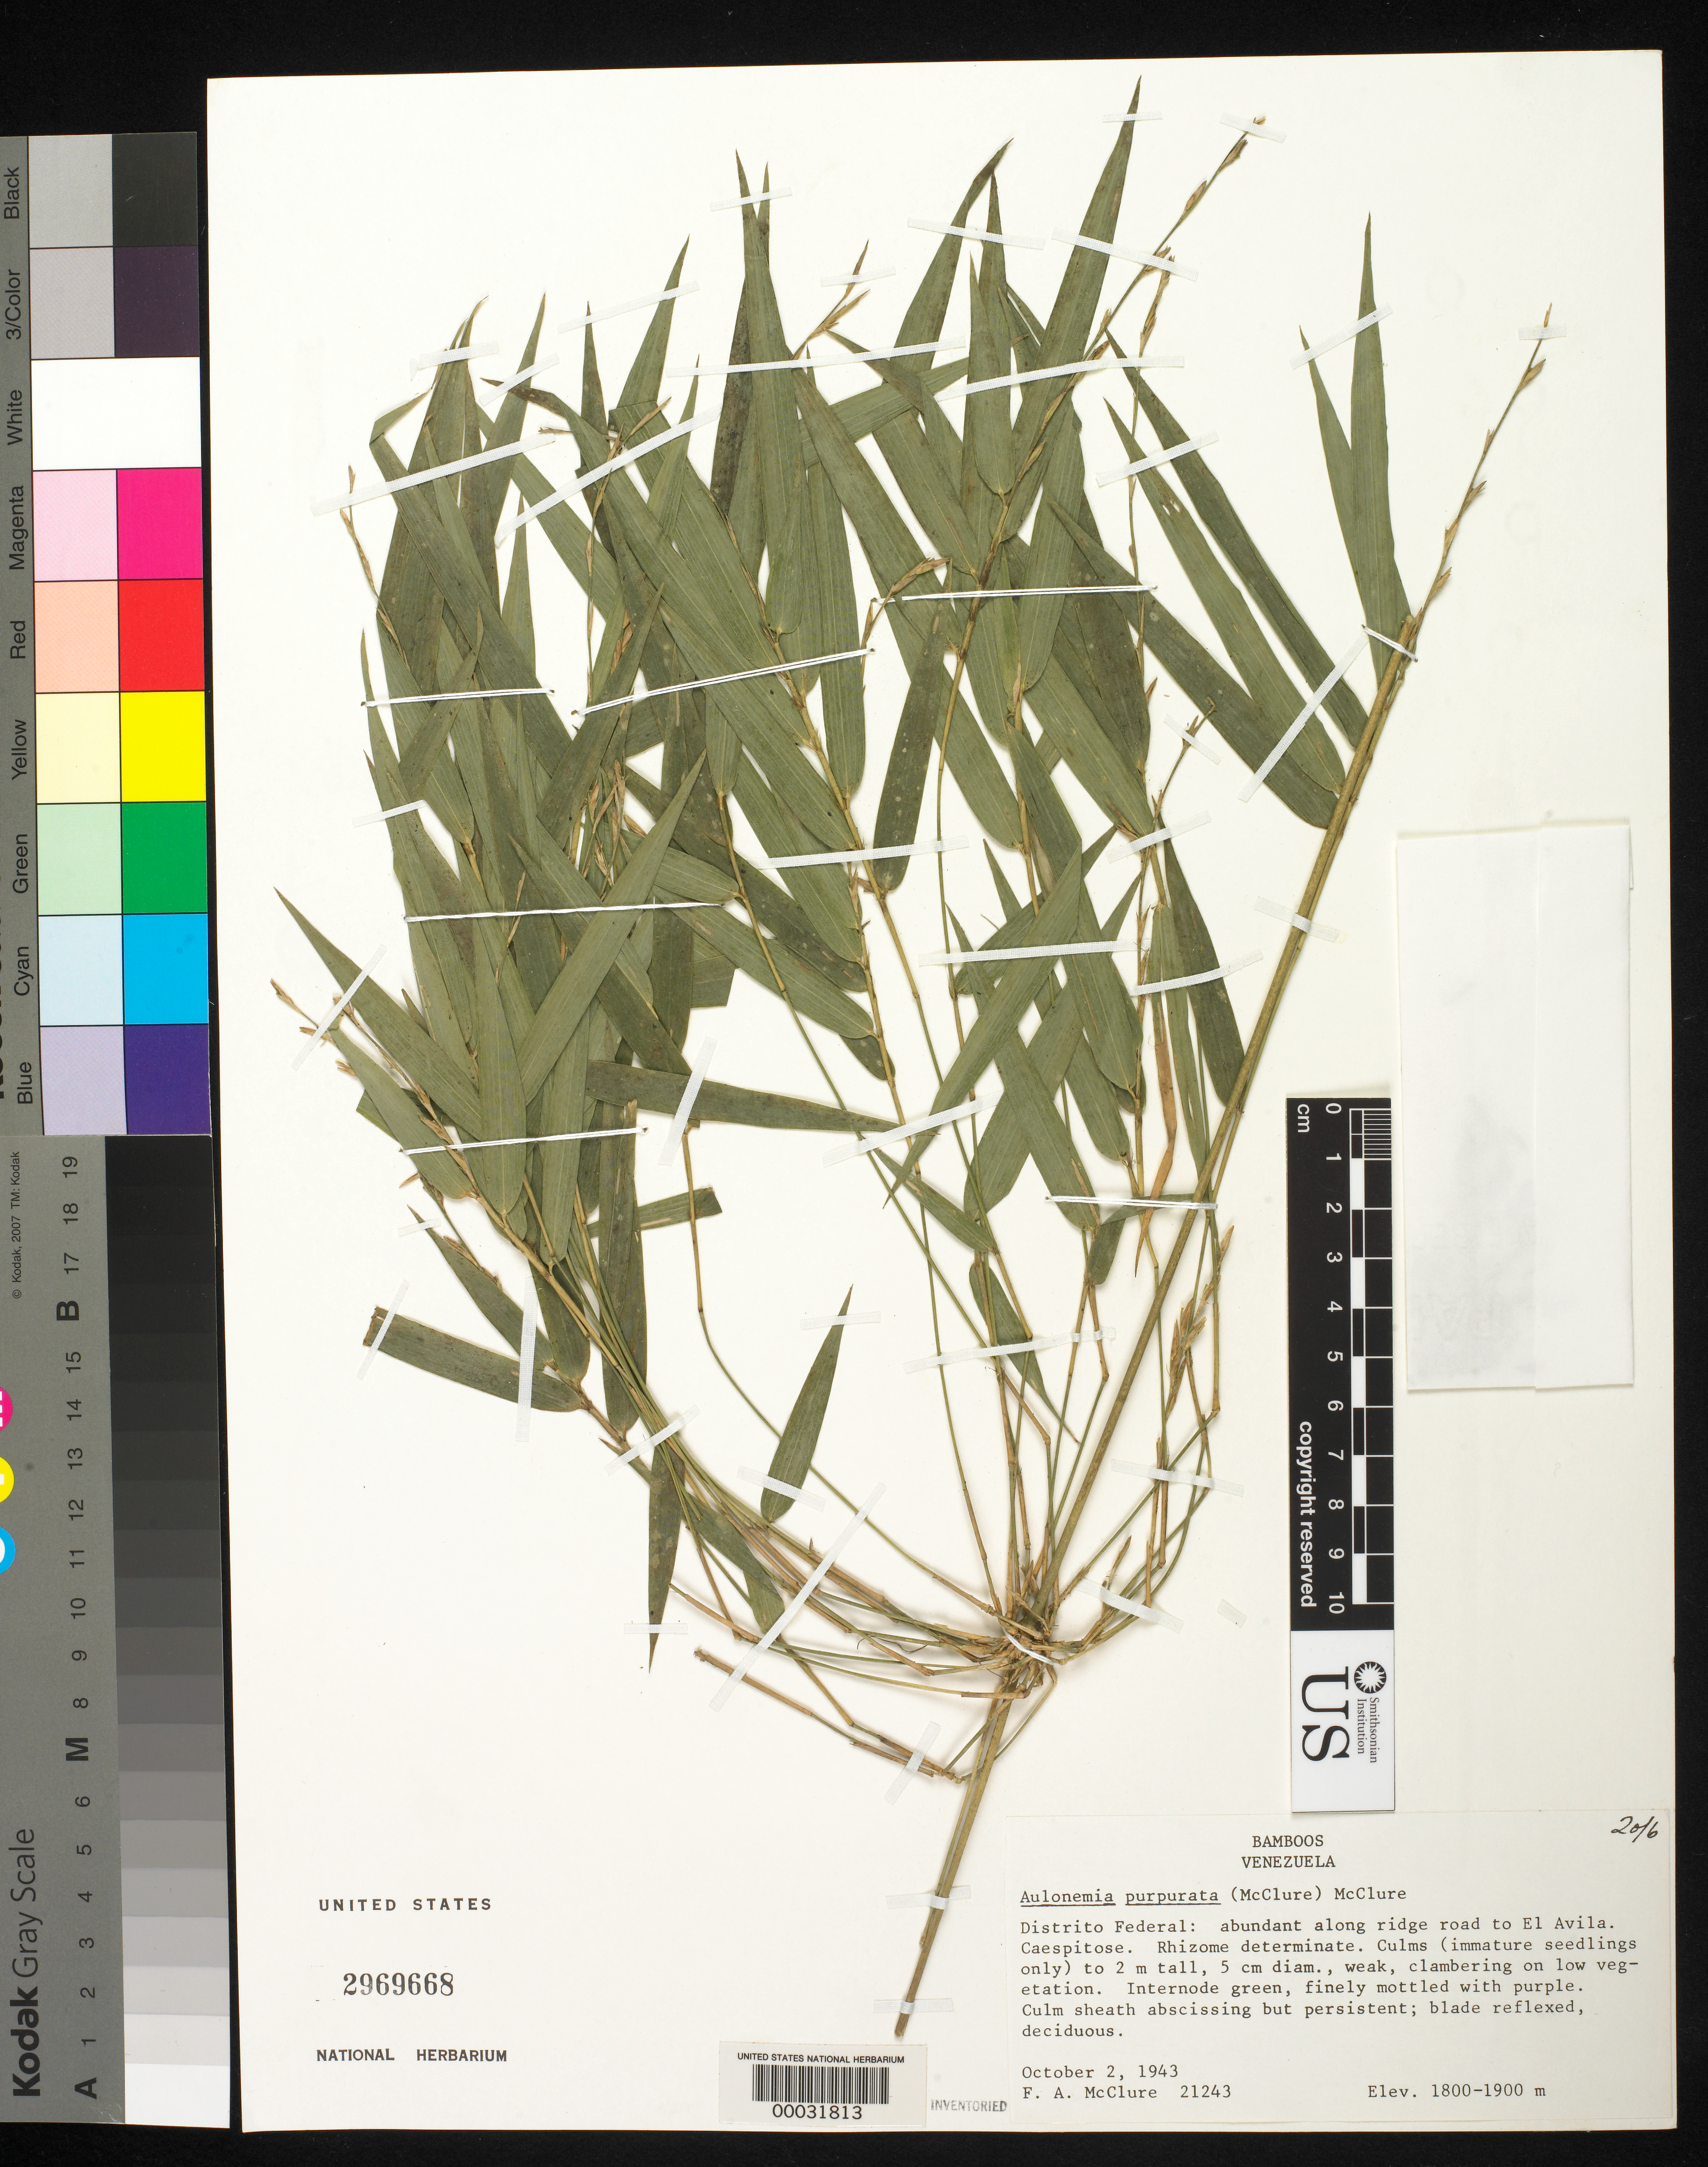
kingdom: Plantae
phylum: Tracheophyta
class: Liliopsida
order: Poales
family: Poaceae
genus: Aulonemia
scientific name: Aulonemia purpurata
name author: (McClure) McClure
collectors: F. A. McClure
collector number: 21243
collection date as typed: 02 Oct 1943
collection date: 1943-10-02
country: Venezuela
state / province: Miranda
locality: El avila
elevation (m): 1800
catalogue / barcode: US 2969668